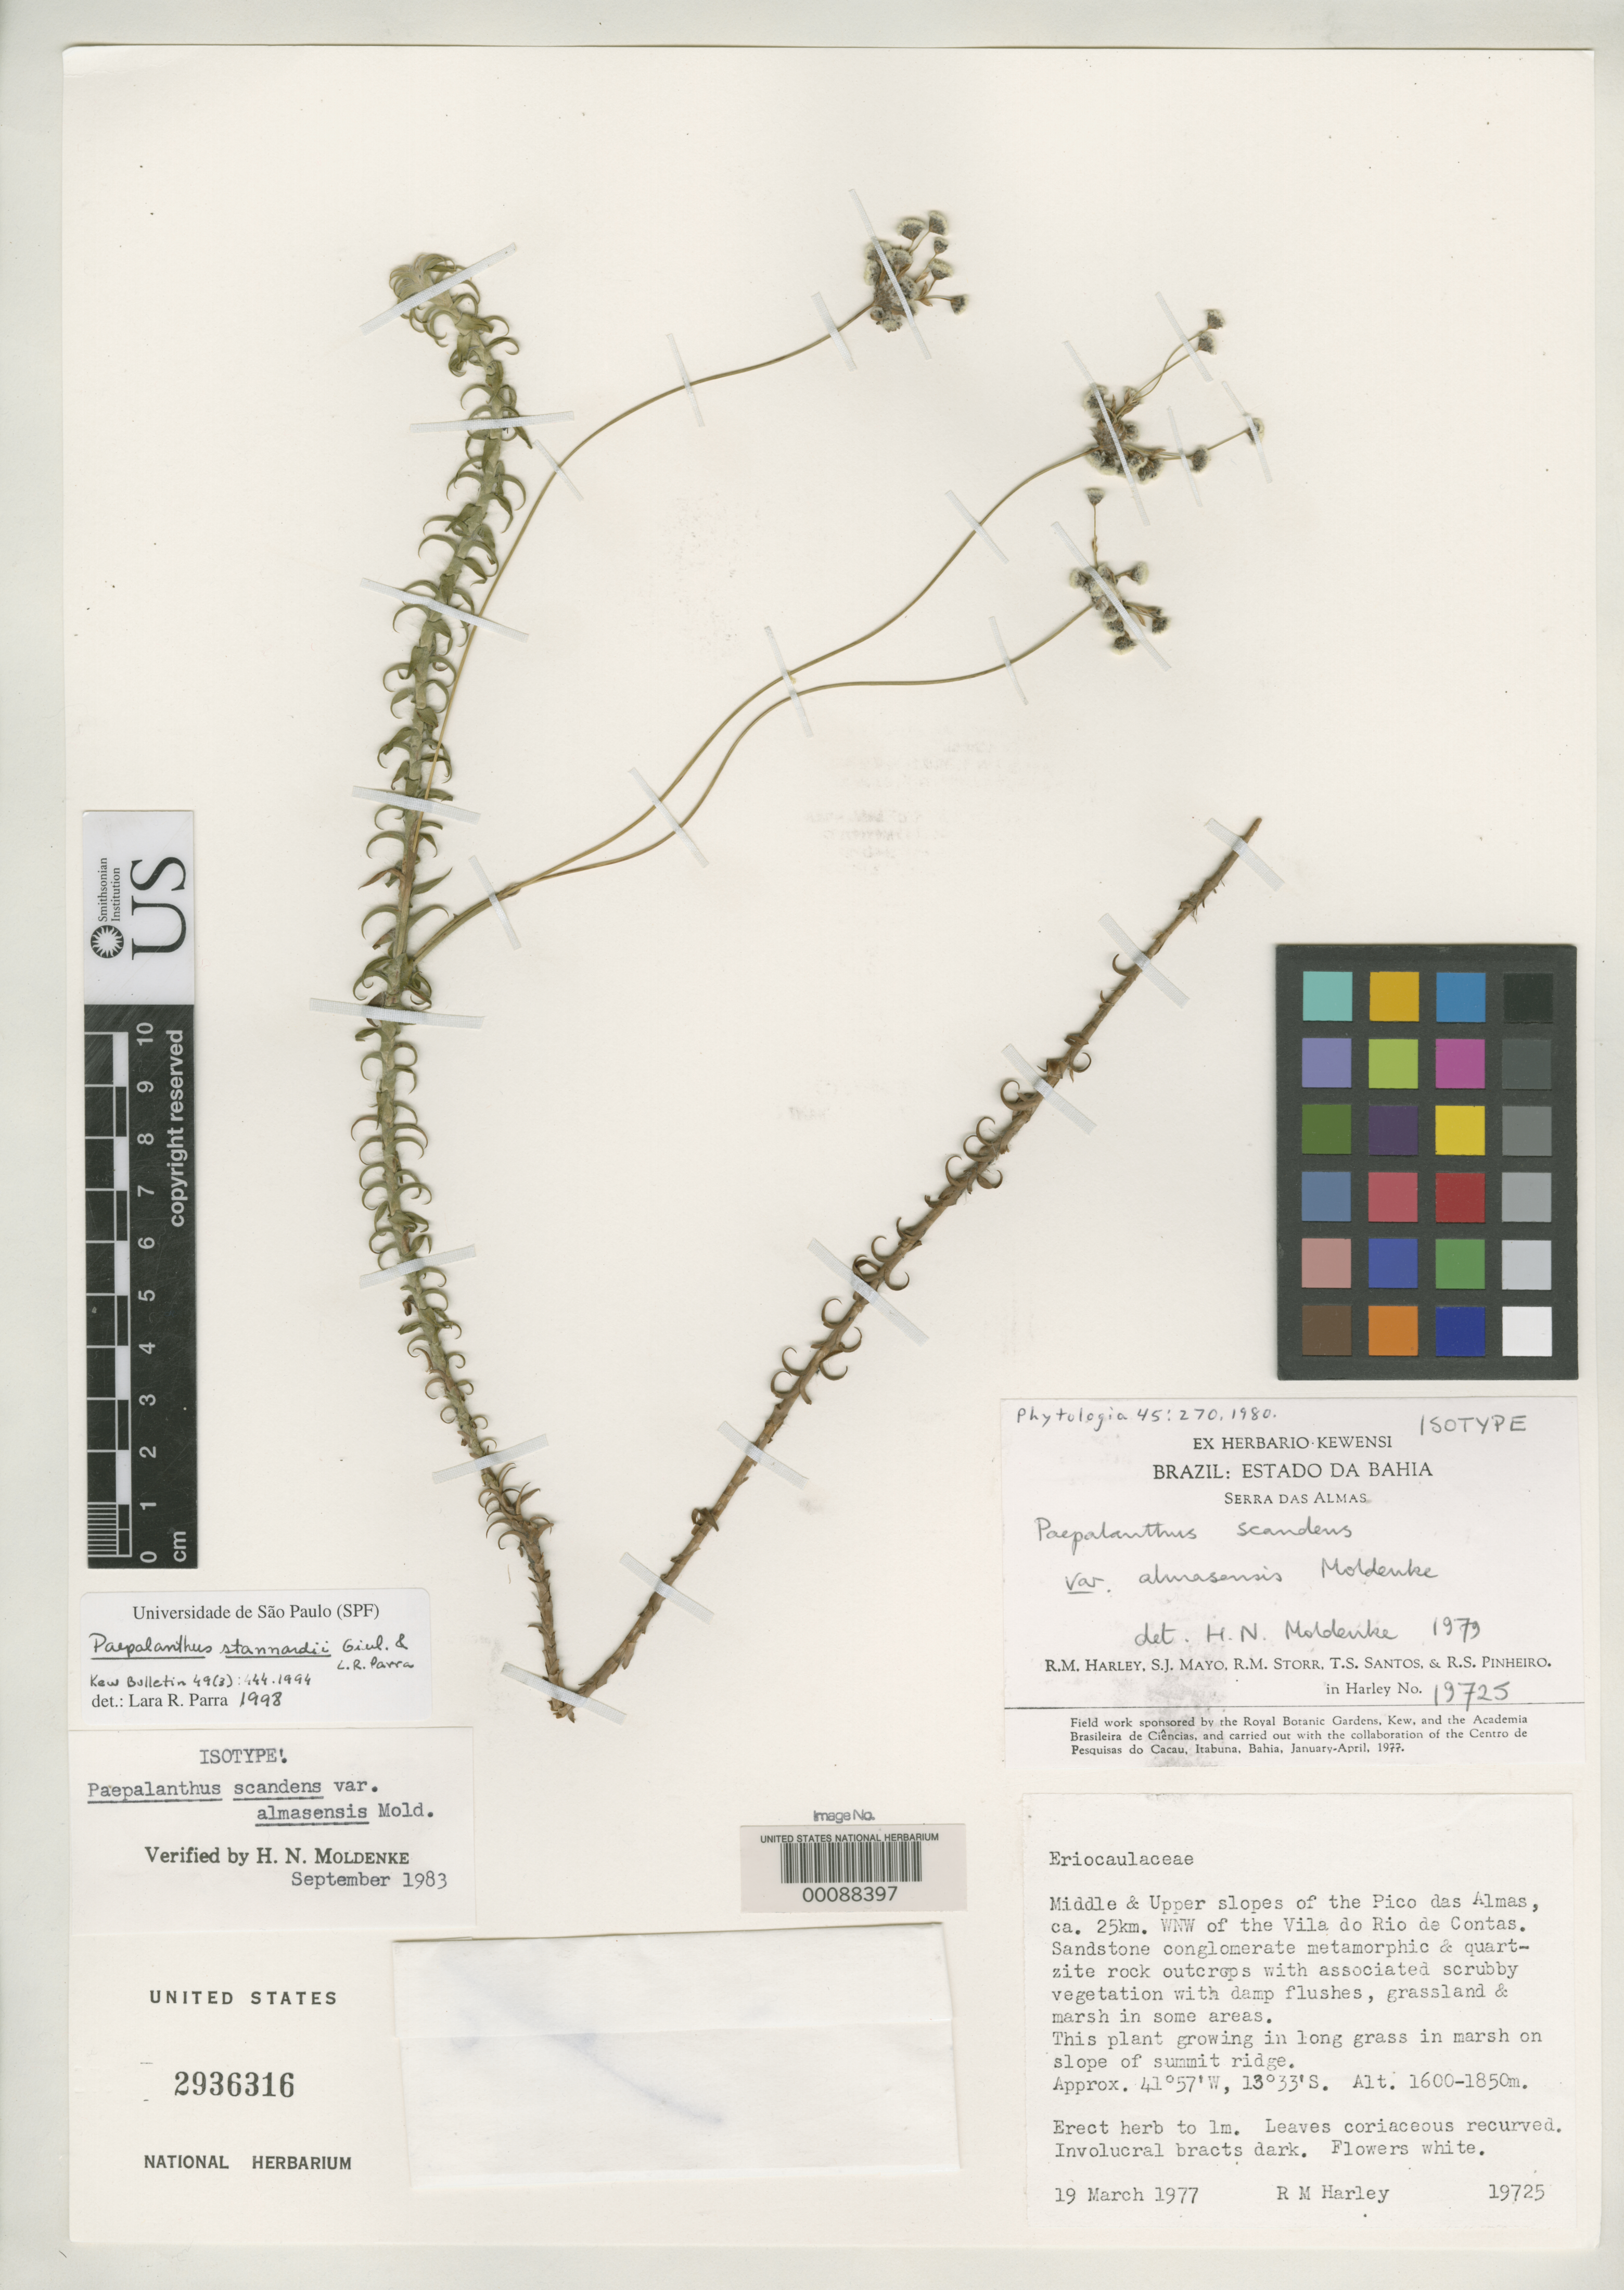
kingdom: Plantae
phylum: Tracheophyta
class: Liliopsida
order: Poales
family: Eriocaulaceae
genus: Paepalanthus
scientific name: Paepalanthus scandens var. almasensis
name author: Moldenke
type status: Isotype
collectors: R. M. Harley, S. J. Mayo, R. M. Storr, T. S. Santos & R. S. Pinheiro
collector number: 19725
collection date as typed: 19 Mar 1977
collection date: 1977-03-19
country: Brazil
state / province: Bahia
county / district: Rio de Contas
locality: Pico das Almas, 25 km WNW of the vila do Rio de Contas.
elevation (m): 1600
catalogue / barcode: US 2936316